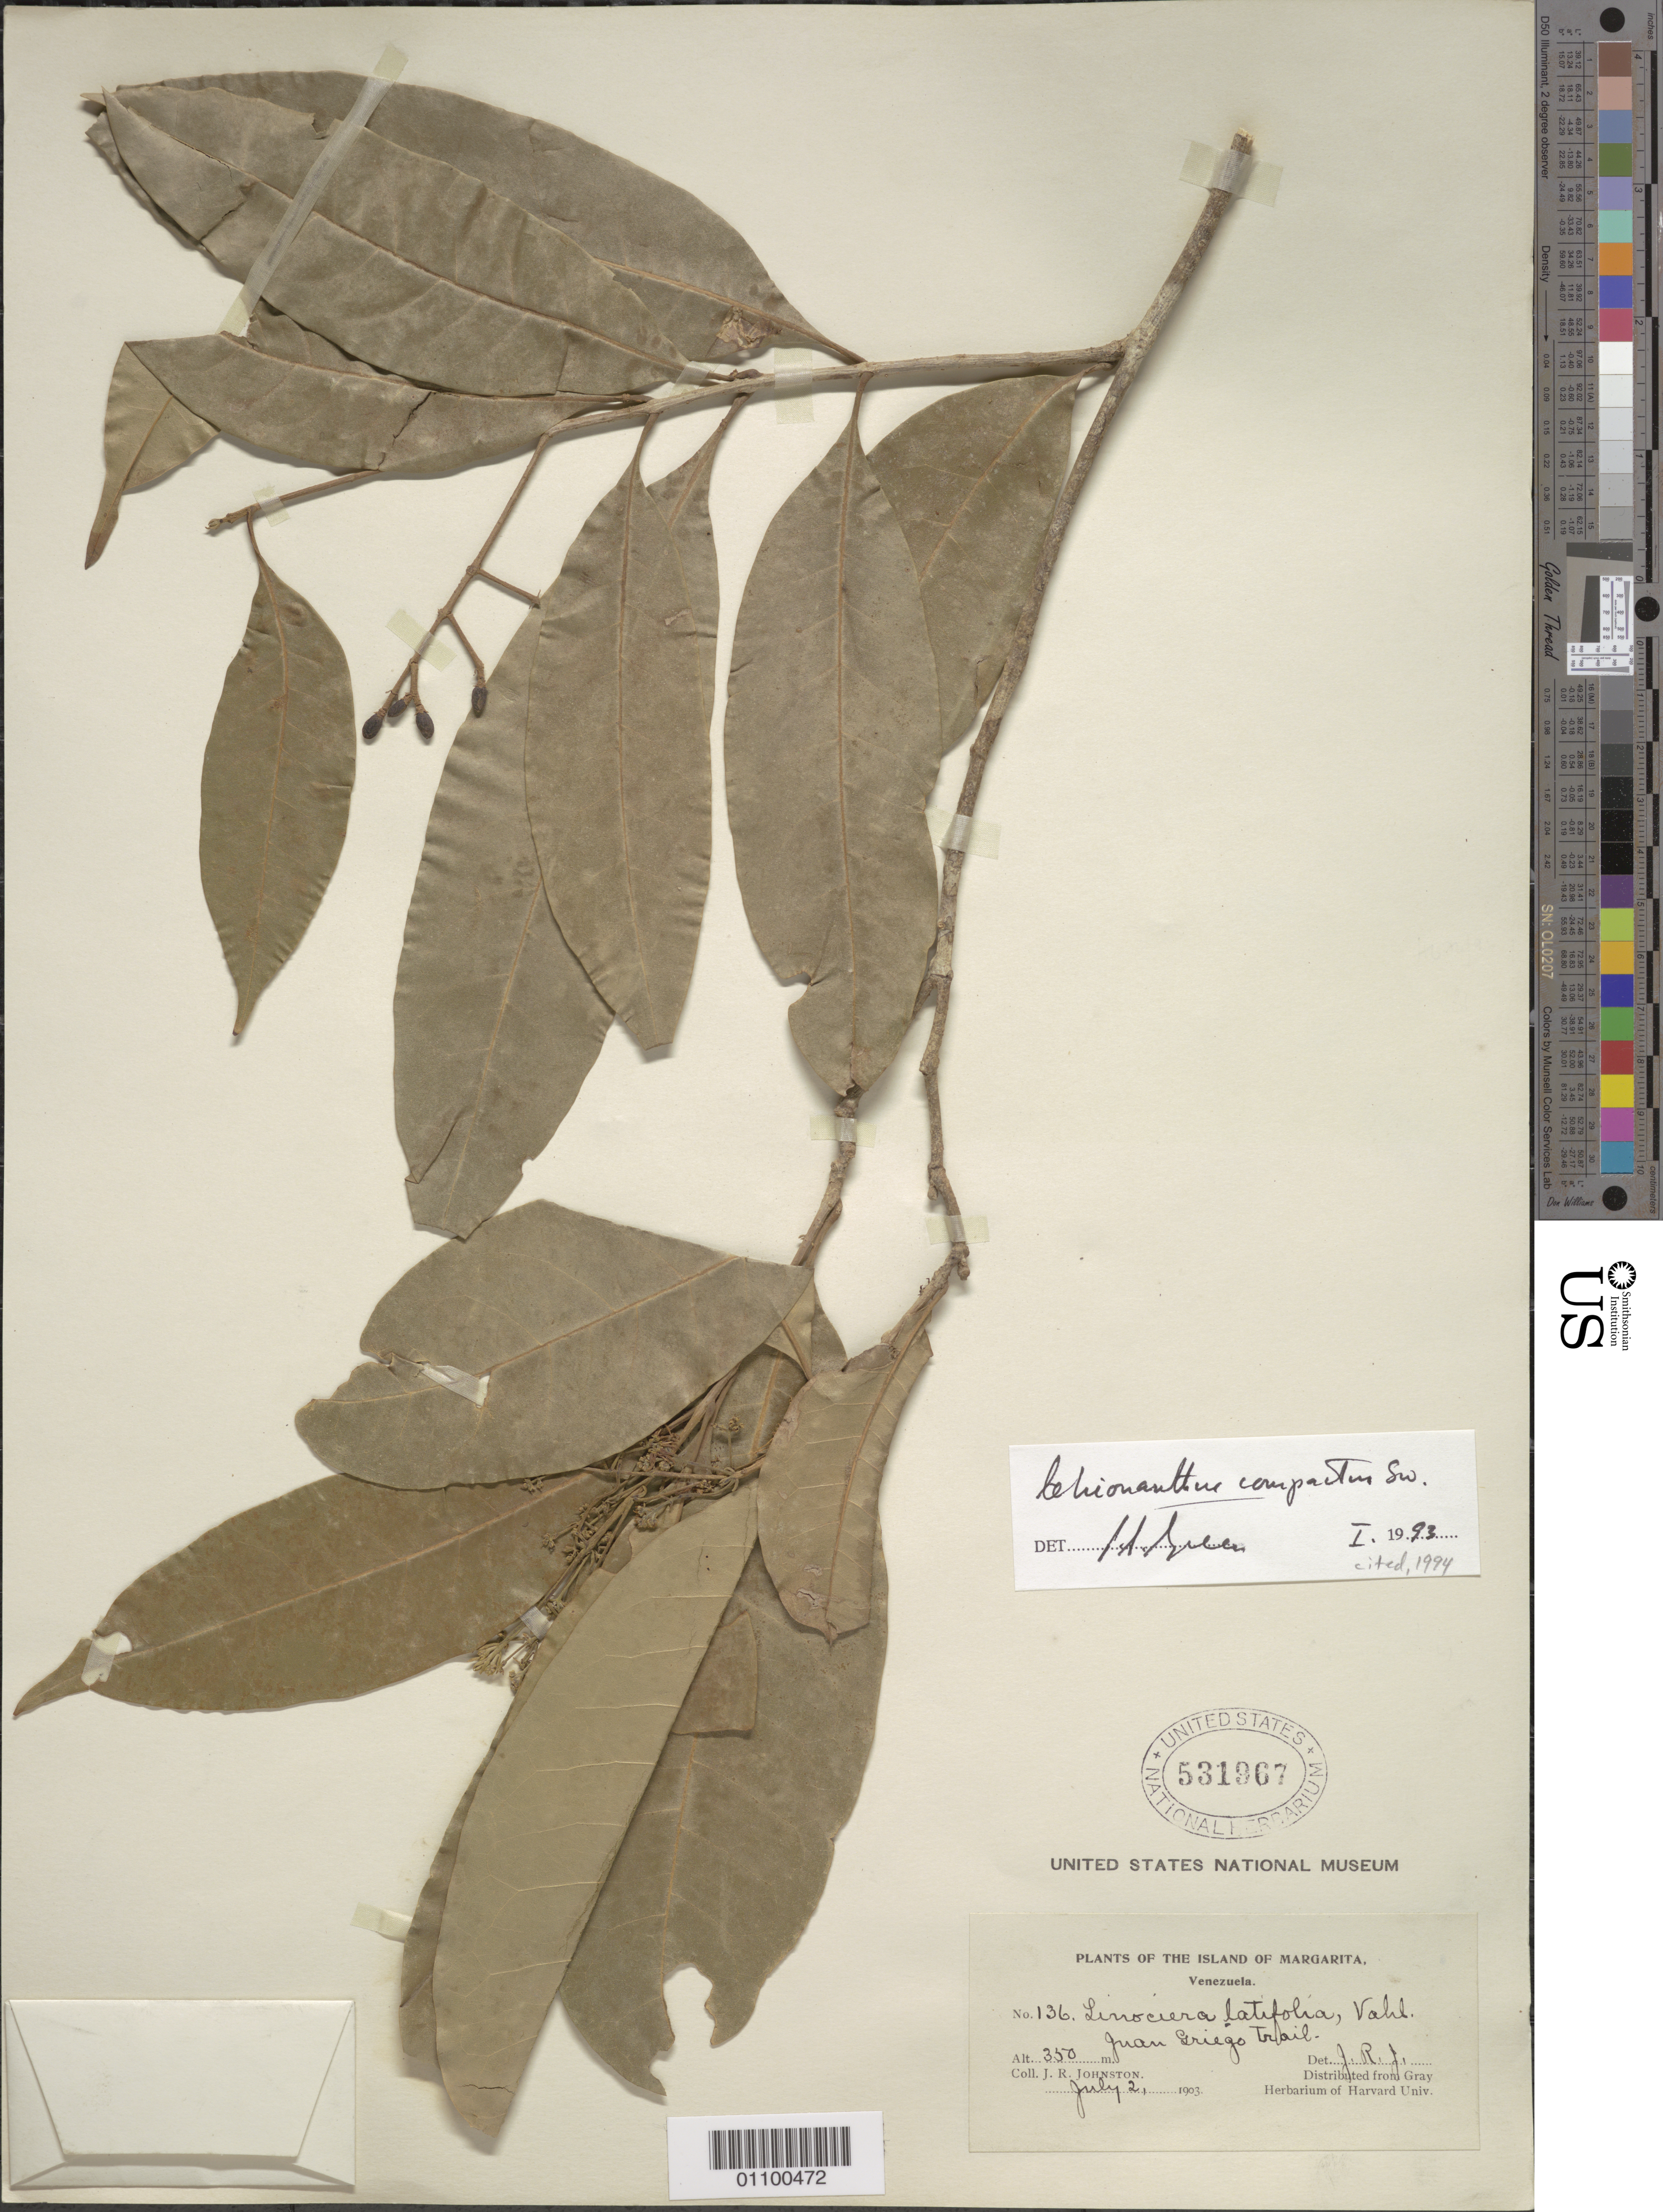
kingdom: Plantae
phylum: Tracheophyta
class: Magnoliopsida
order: Lamiales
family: Oleaceae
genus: Chionanthus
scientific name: Chionanthus compactus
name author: Sw.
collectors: J. Johnston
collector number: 136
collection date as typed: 02 Jul 1903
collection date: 1903-07-02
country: Venezuela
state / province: Nueva Esparta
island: Margarita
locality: Juan Griego Trail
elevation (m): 350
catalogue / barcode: US 531967